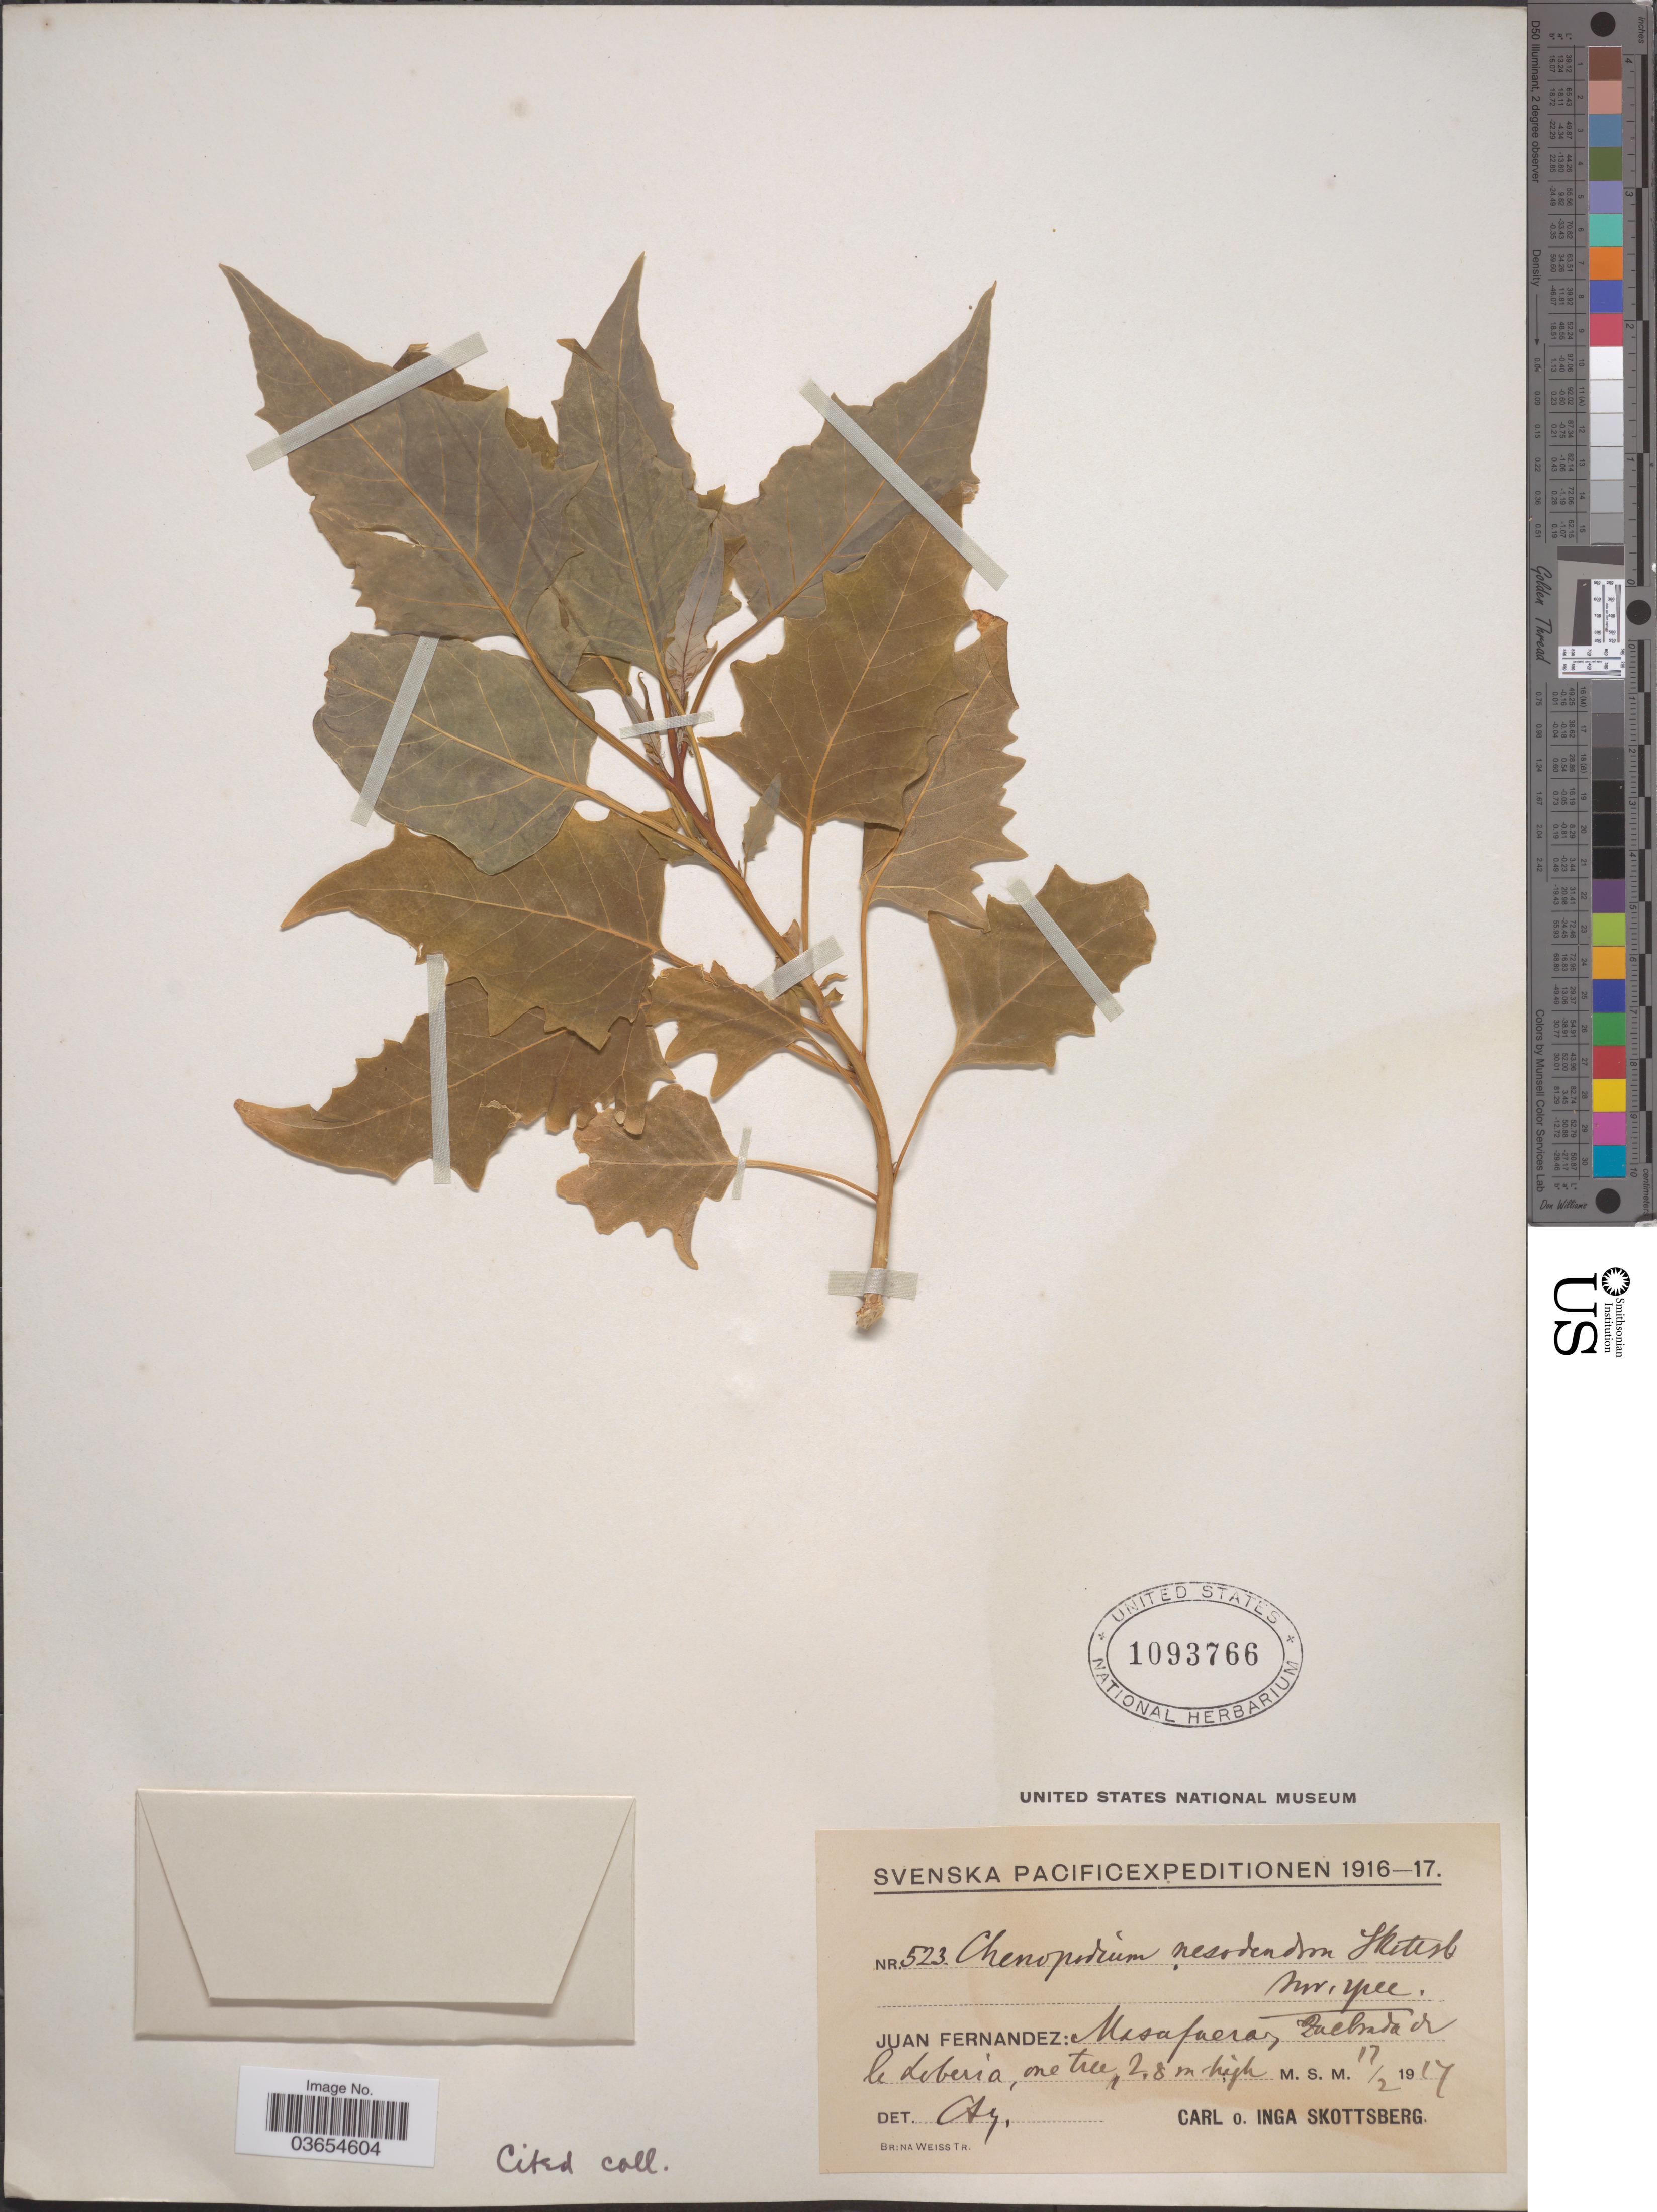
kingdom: Plantae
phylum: Tracheophyta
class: Magnoliopsida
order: Caryophyllales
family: Amaranthaceae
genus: Chenopodium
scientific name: Chenopodium nesodendron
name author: Skottsb.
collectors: C. Skottsberg & I. Skottsberg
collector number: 523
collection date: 1917-02-17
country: Chile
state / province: Valparaíso (V)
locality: Juan Fernandez: Masafuera, Quebrada de le Liberia.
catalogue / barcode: US 1093766